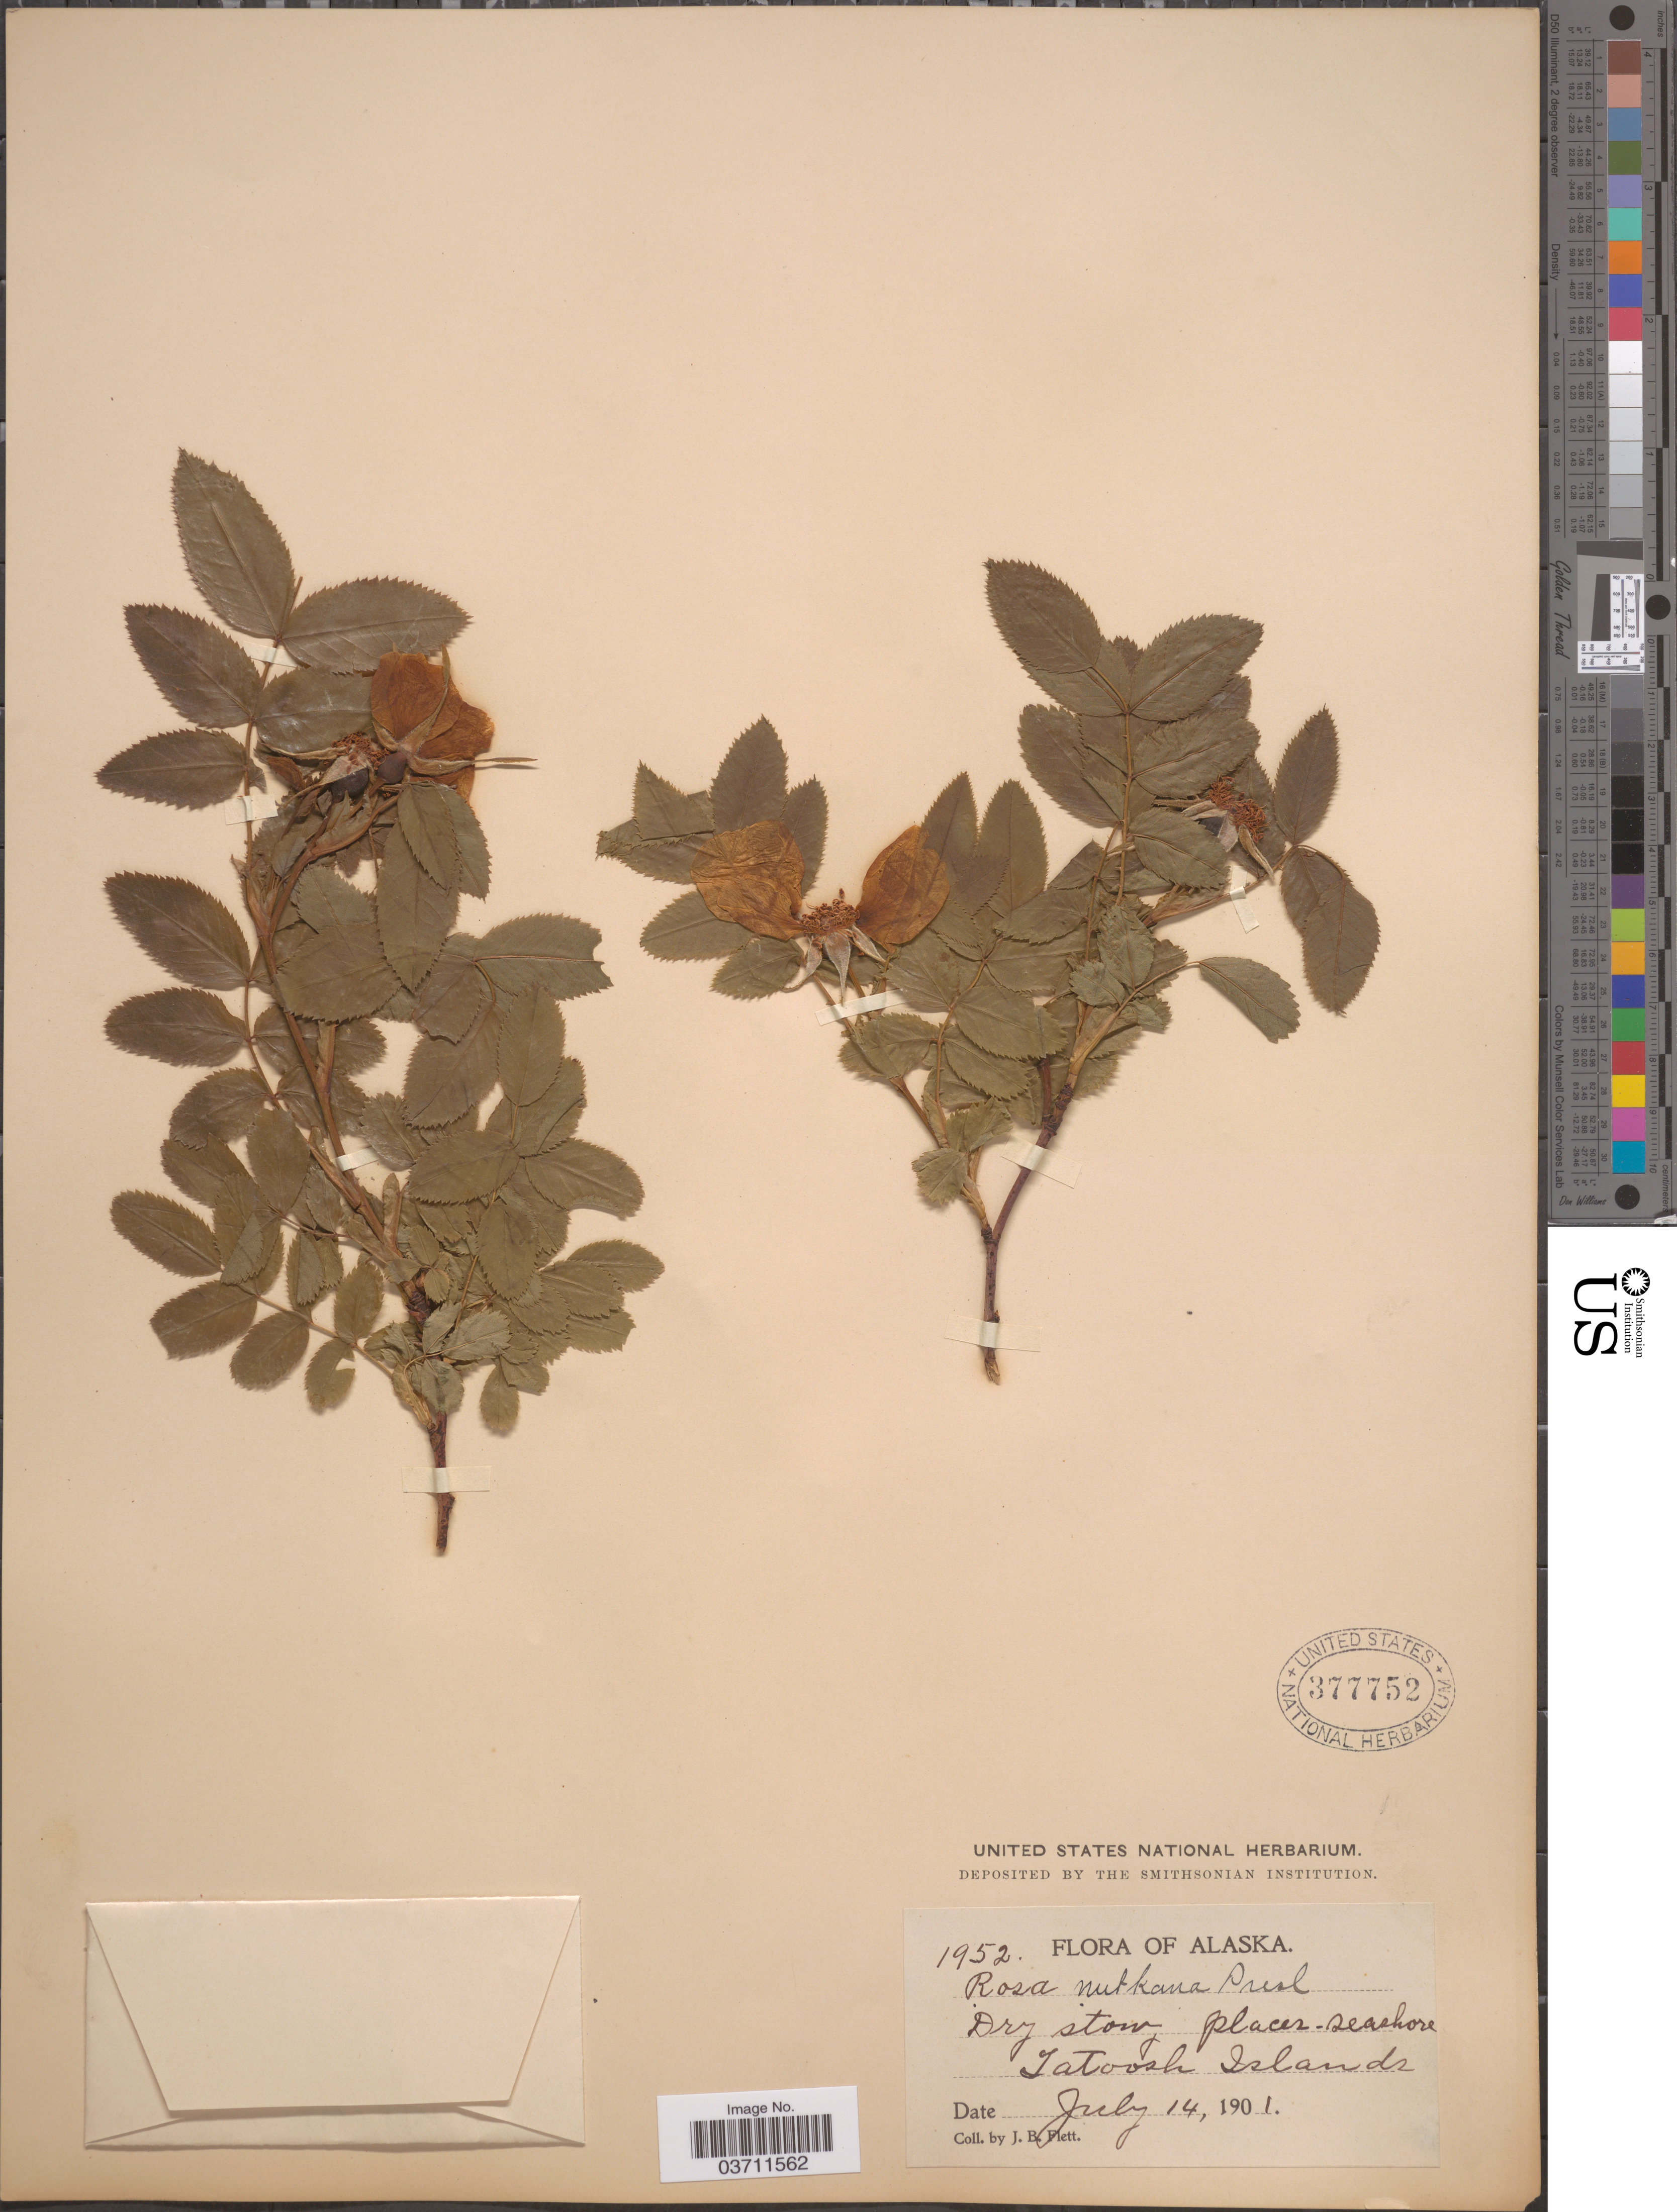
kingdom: Plantae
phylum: Tracheophyta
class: Magnoliopsida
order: Rosales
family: Rosaceae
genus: Rosa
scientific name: Rosa nutkana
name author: C. Presl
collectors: J. Flett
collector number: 1952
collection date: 1901-07-14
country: United States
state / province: Alaska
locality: Tatoosh Islands.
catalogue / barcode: US 377752